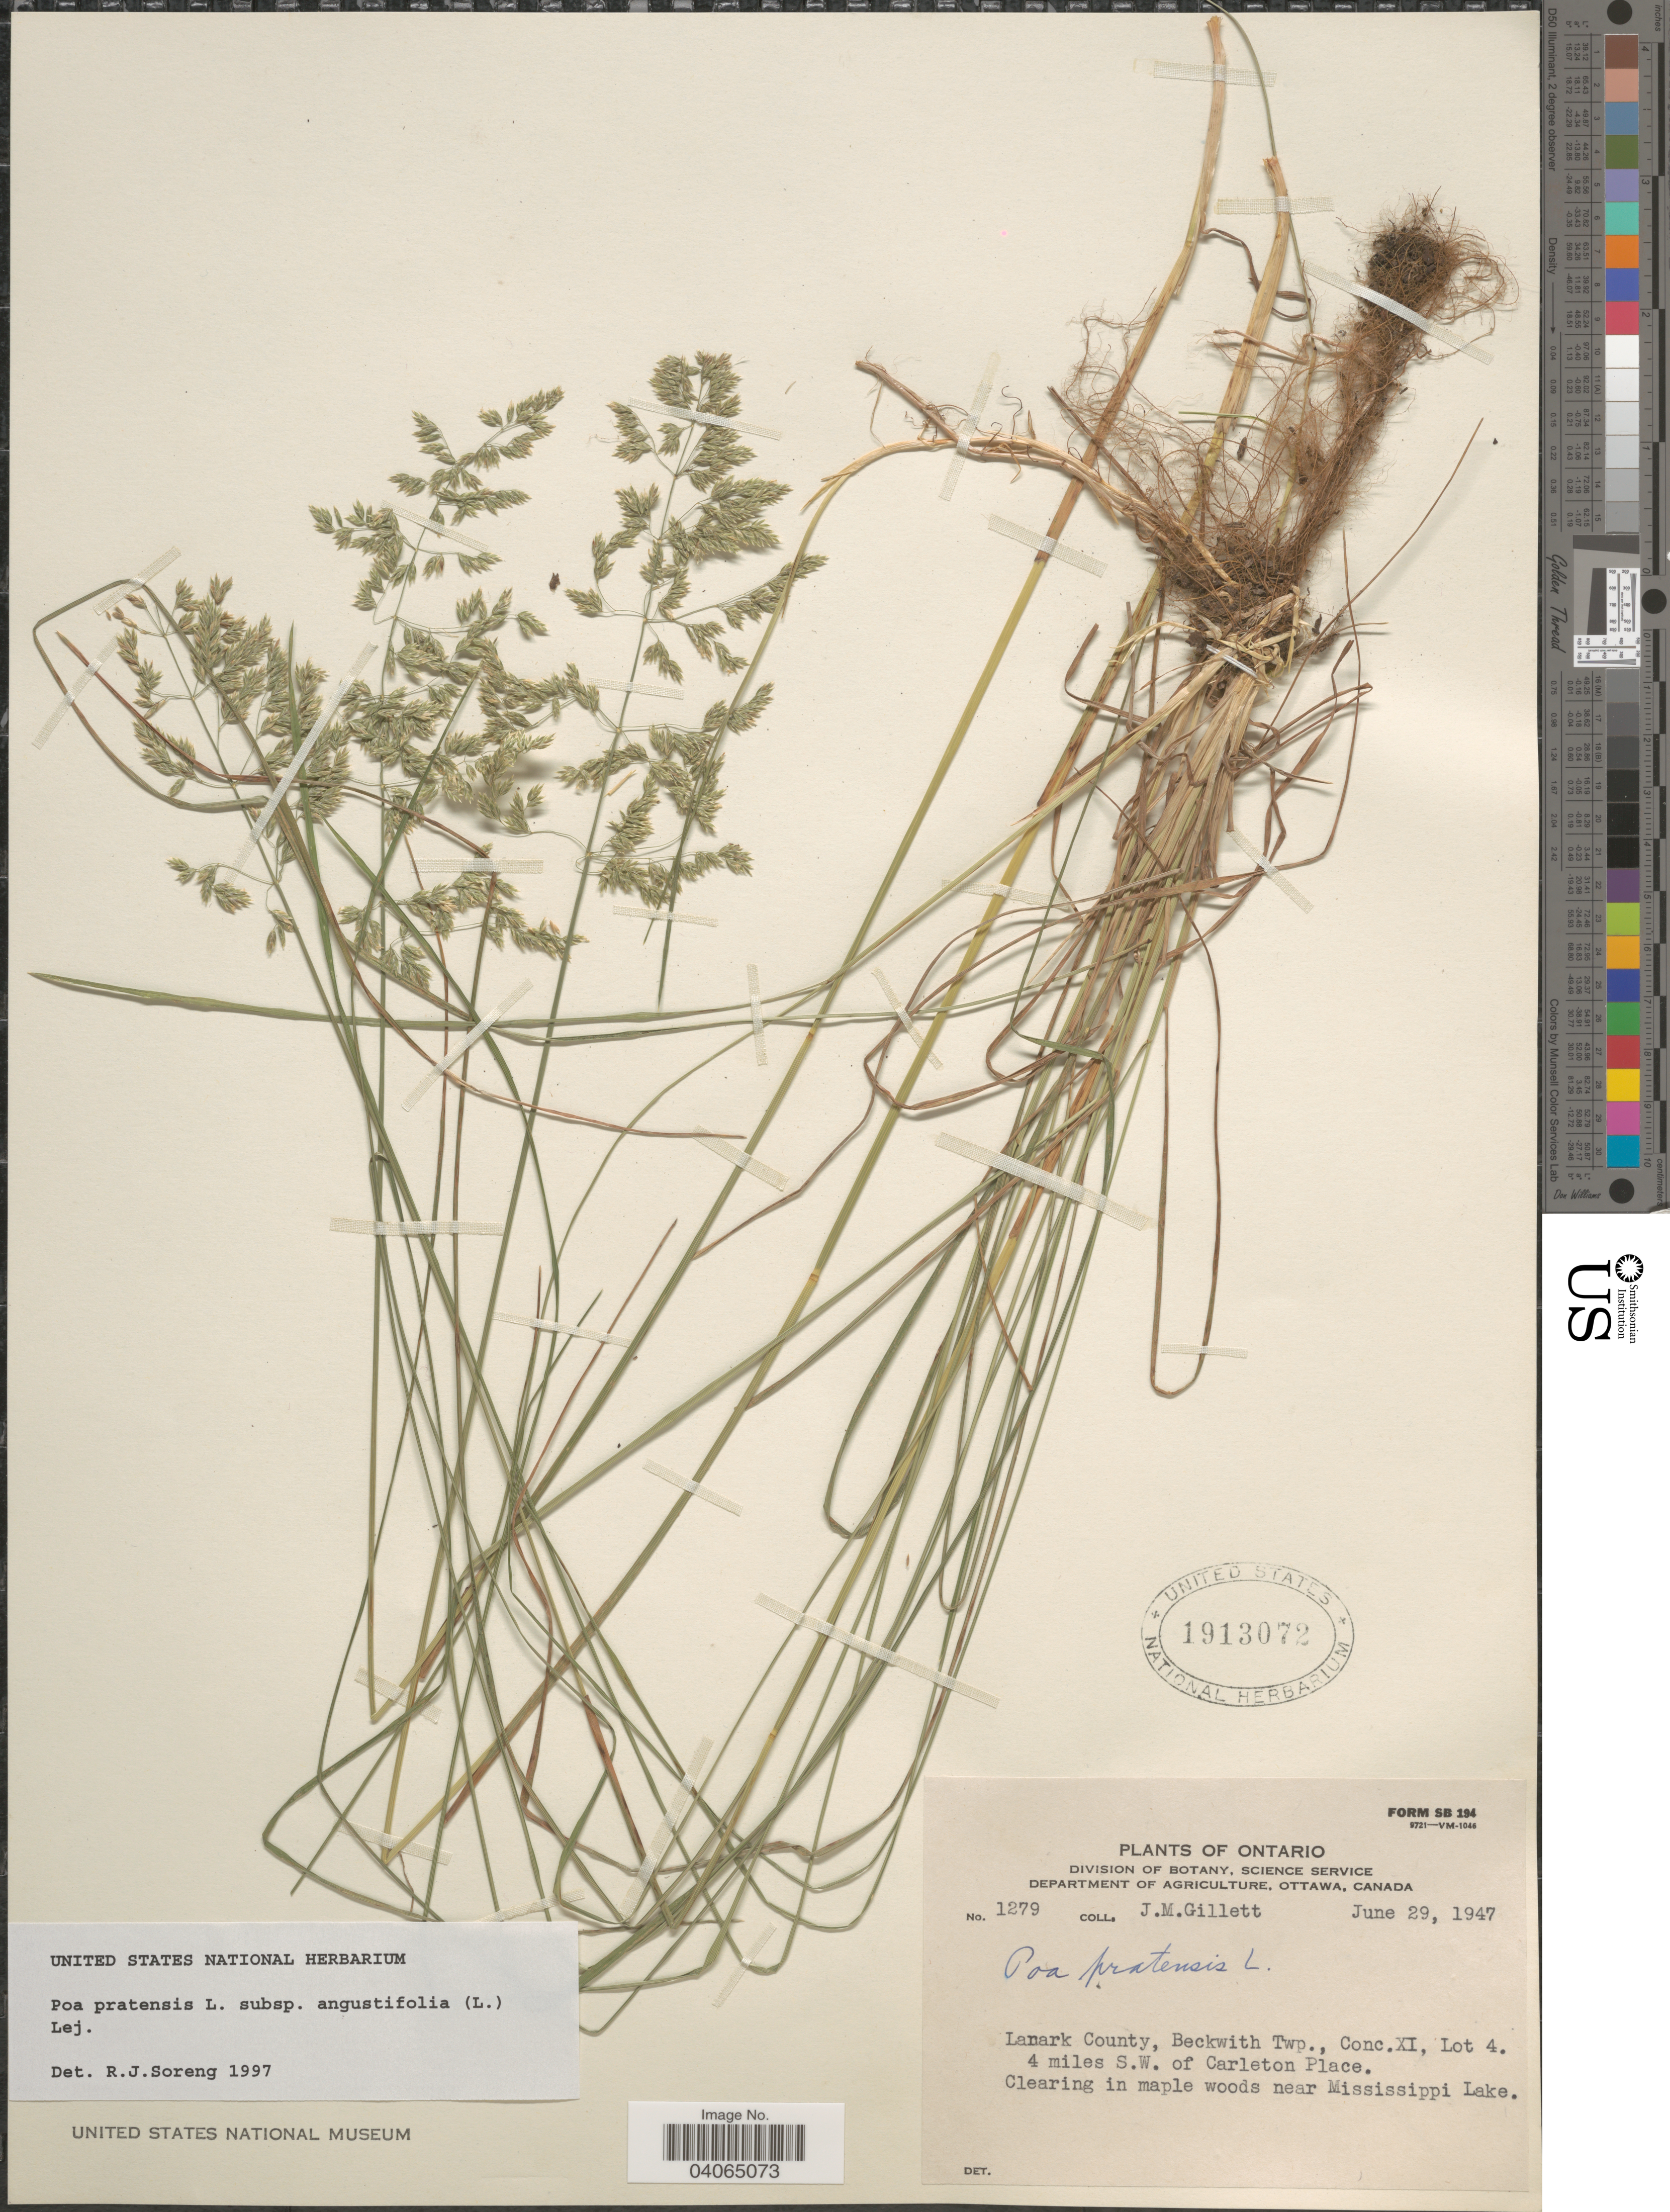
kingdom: Plantae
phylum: Tracheophyta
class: Liliopsida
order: Poales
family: Poaceae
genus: Poa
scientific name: Poa pratensis subsp. angustifolia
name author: (L.) Lej.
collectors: J. M. Gillett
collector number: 1279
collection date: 1947-06-29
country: Canada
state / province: Ontario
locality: Lanark County, Beckwith Twp., Conc. XI, Lot 4. 4 miles S.W. of Carleton Place. Clearing in maple woods near Mississippi Lake.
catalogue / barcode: US 1913072